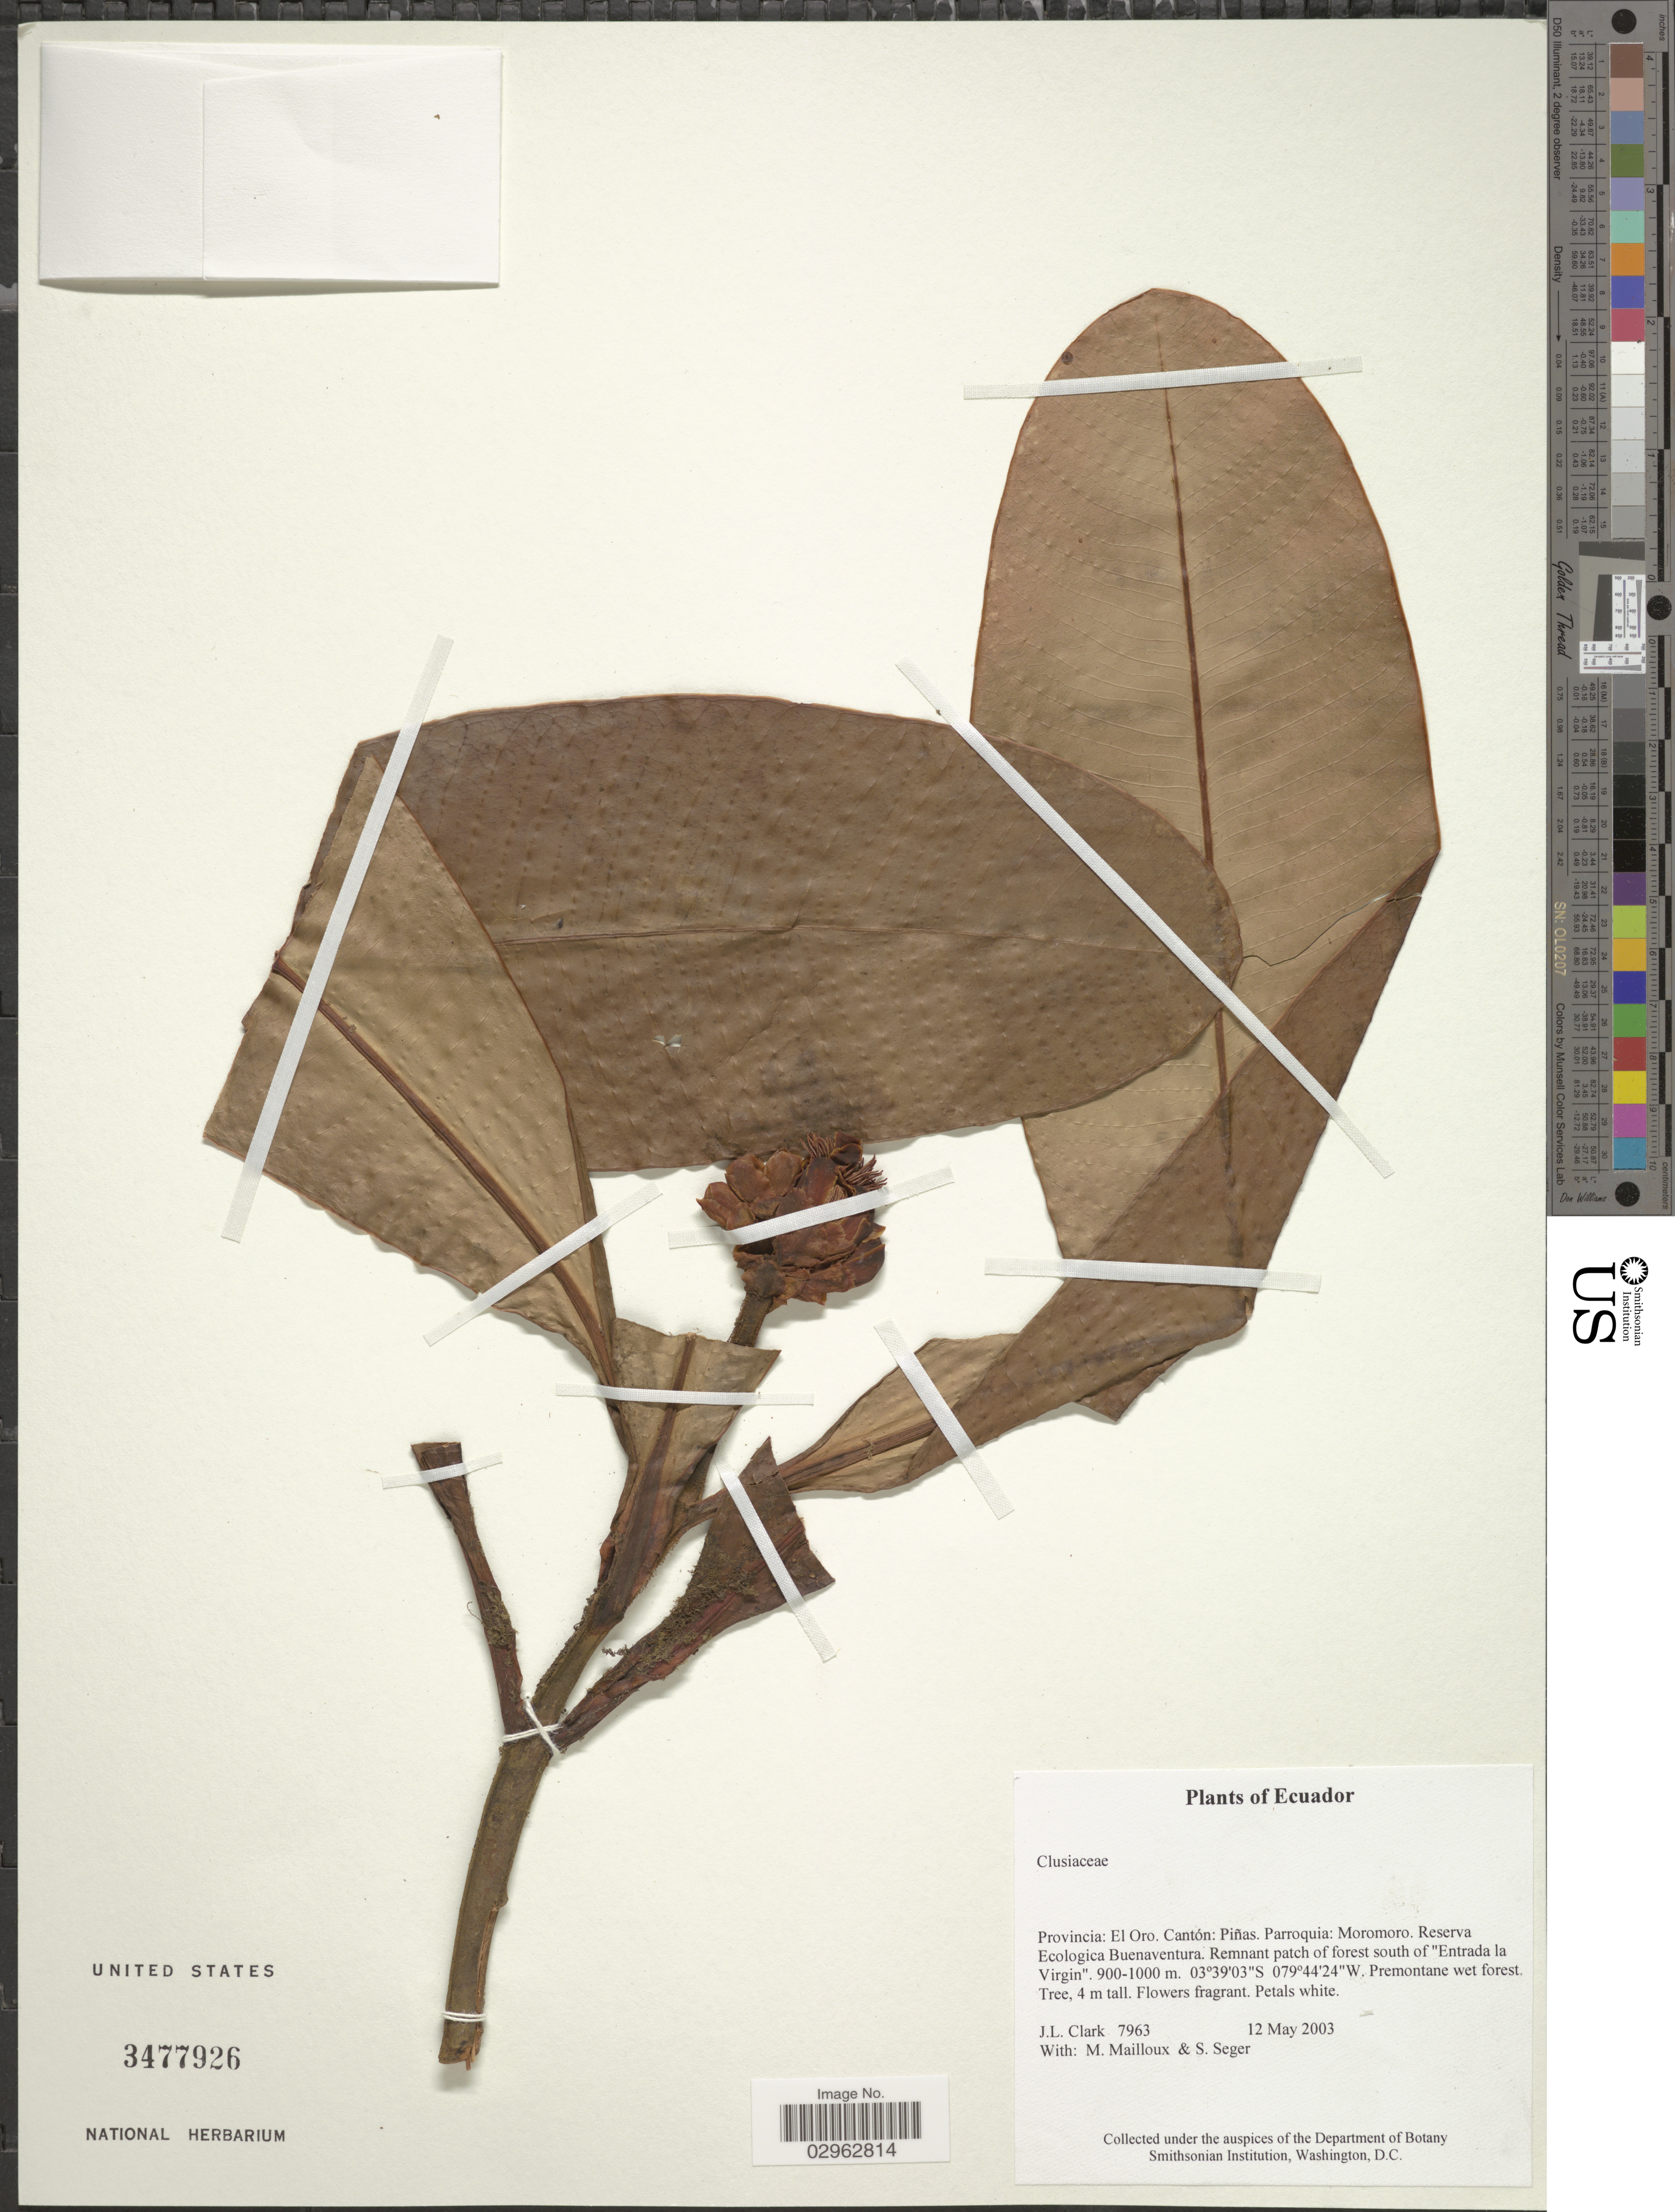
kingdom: Plantae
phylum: Tracheophyta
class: Magnoliopsida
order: Malpighiales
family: Clusiaceae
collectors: J. L. Clark, M. Mailloux & S. Seger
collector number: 7963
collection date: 2003-05-12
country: Ecuador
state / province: El Oro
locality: Cantón: Piñas. Parroquia: Moromoro. Reserva Ecologica Buenaventura. Remnant patch of forest south of "Entrada la Virgin".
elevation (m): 900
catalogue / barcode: US 3477926